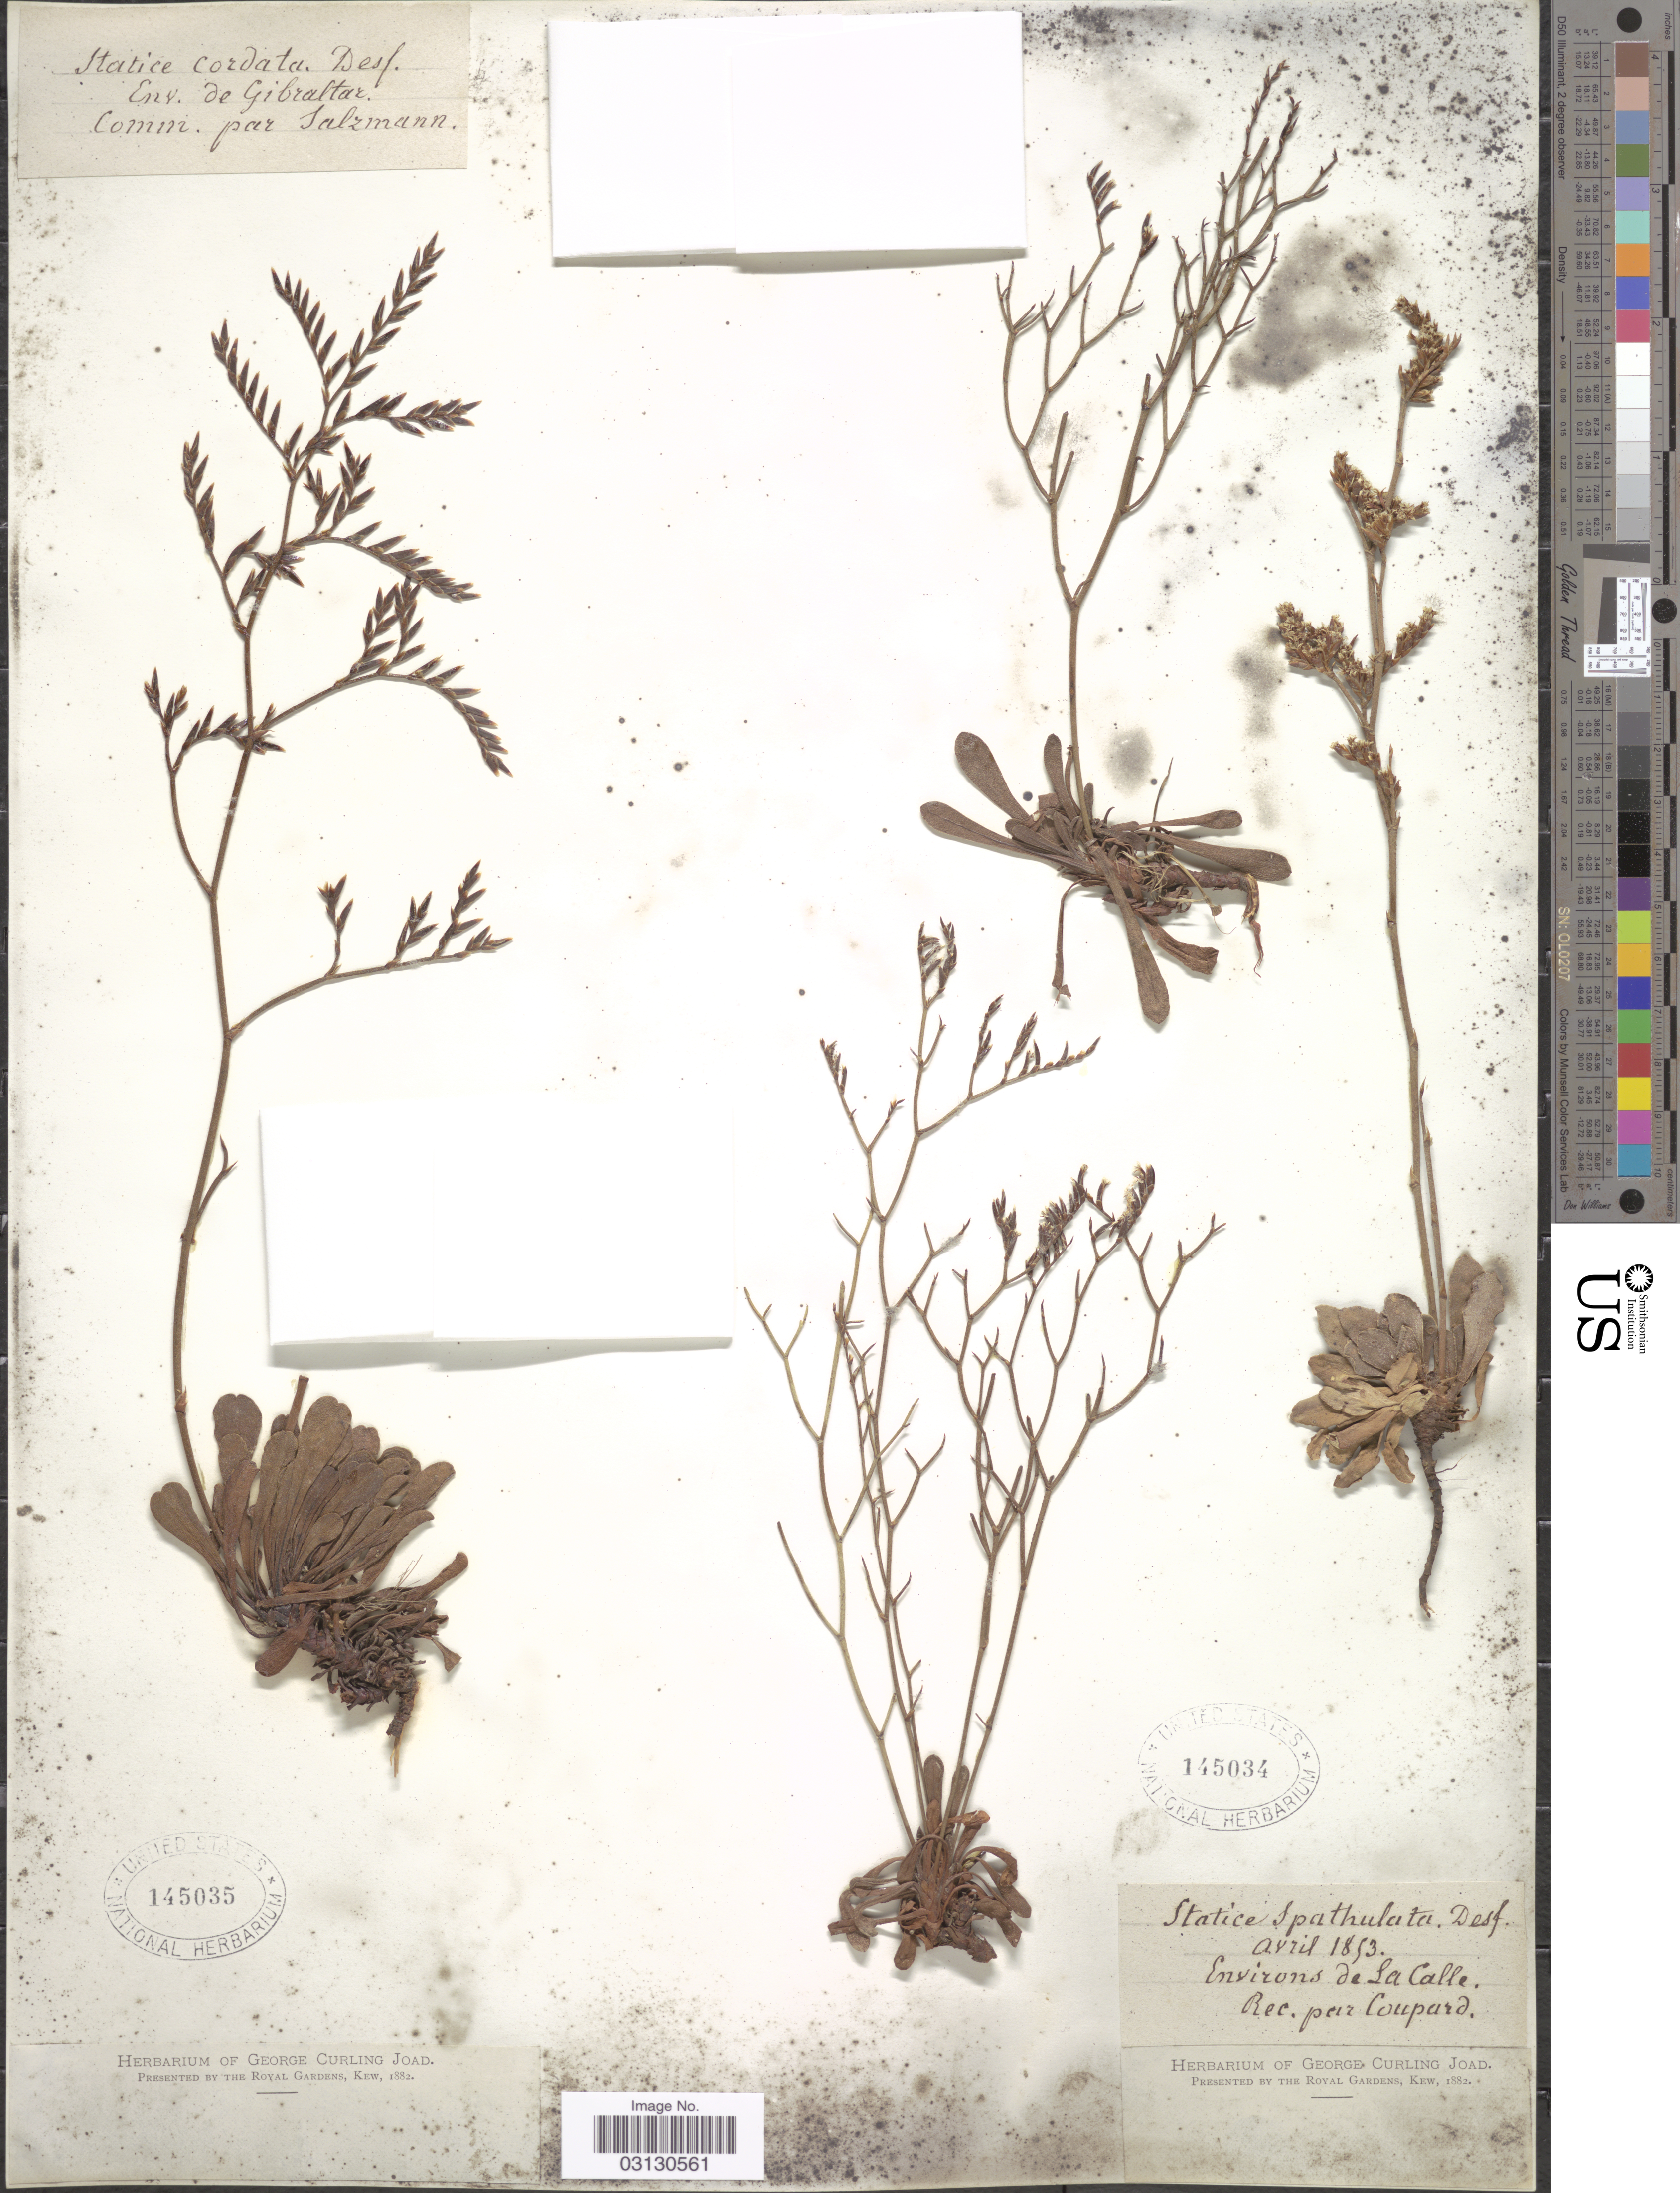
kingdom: Plantae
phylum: Tracheophyta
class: Magnoliopsida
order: Caryophyllales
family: Plumbaginaceae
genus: Limonium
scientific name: Limonium spathulatum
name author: (Desf.) Kuntze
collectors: ex herb. George Curling Joad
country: Spain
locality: Env. de Gibraltar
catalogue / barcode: US 145035-2